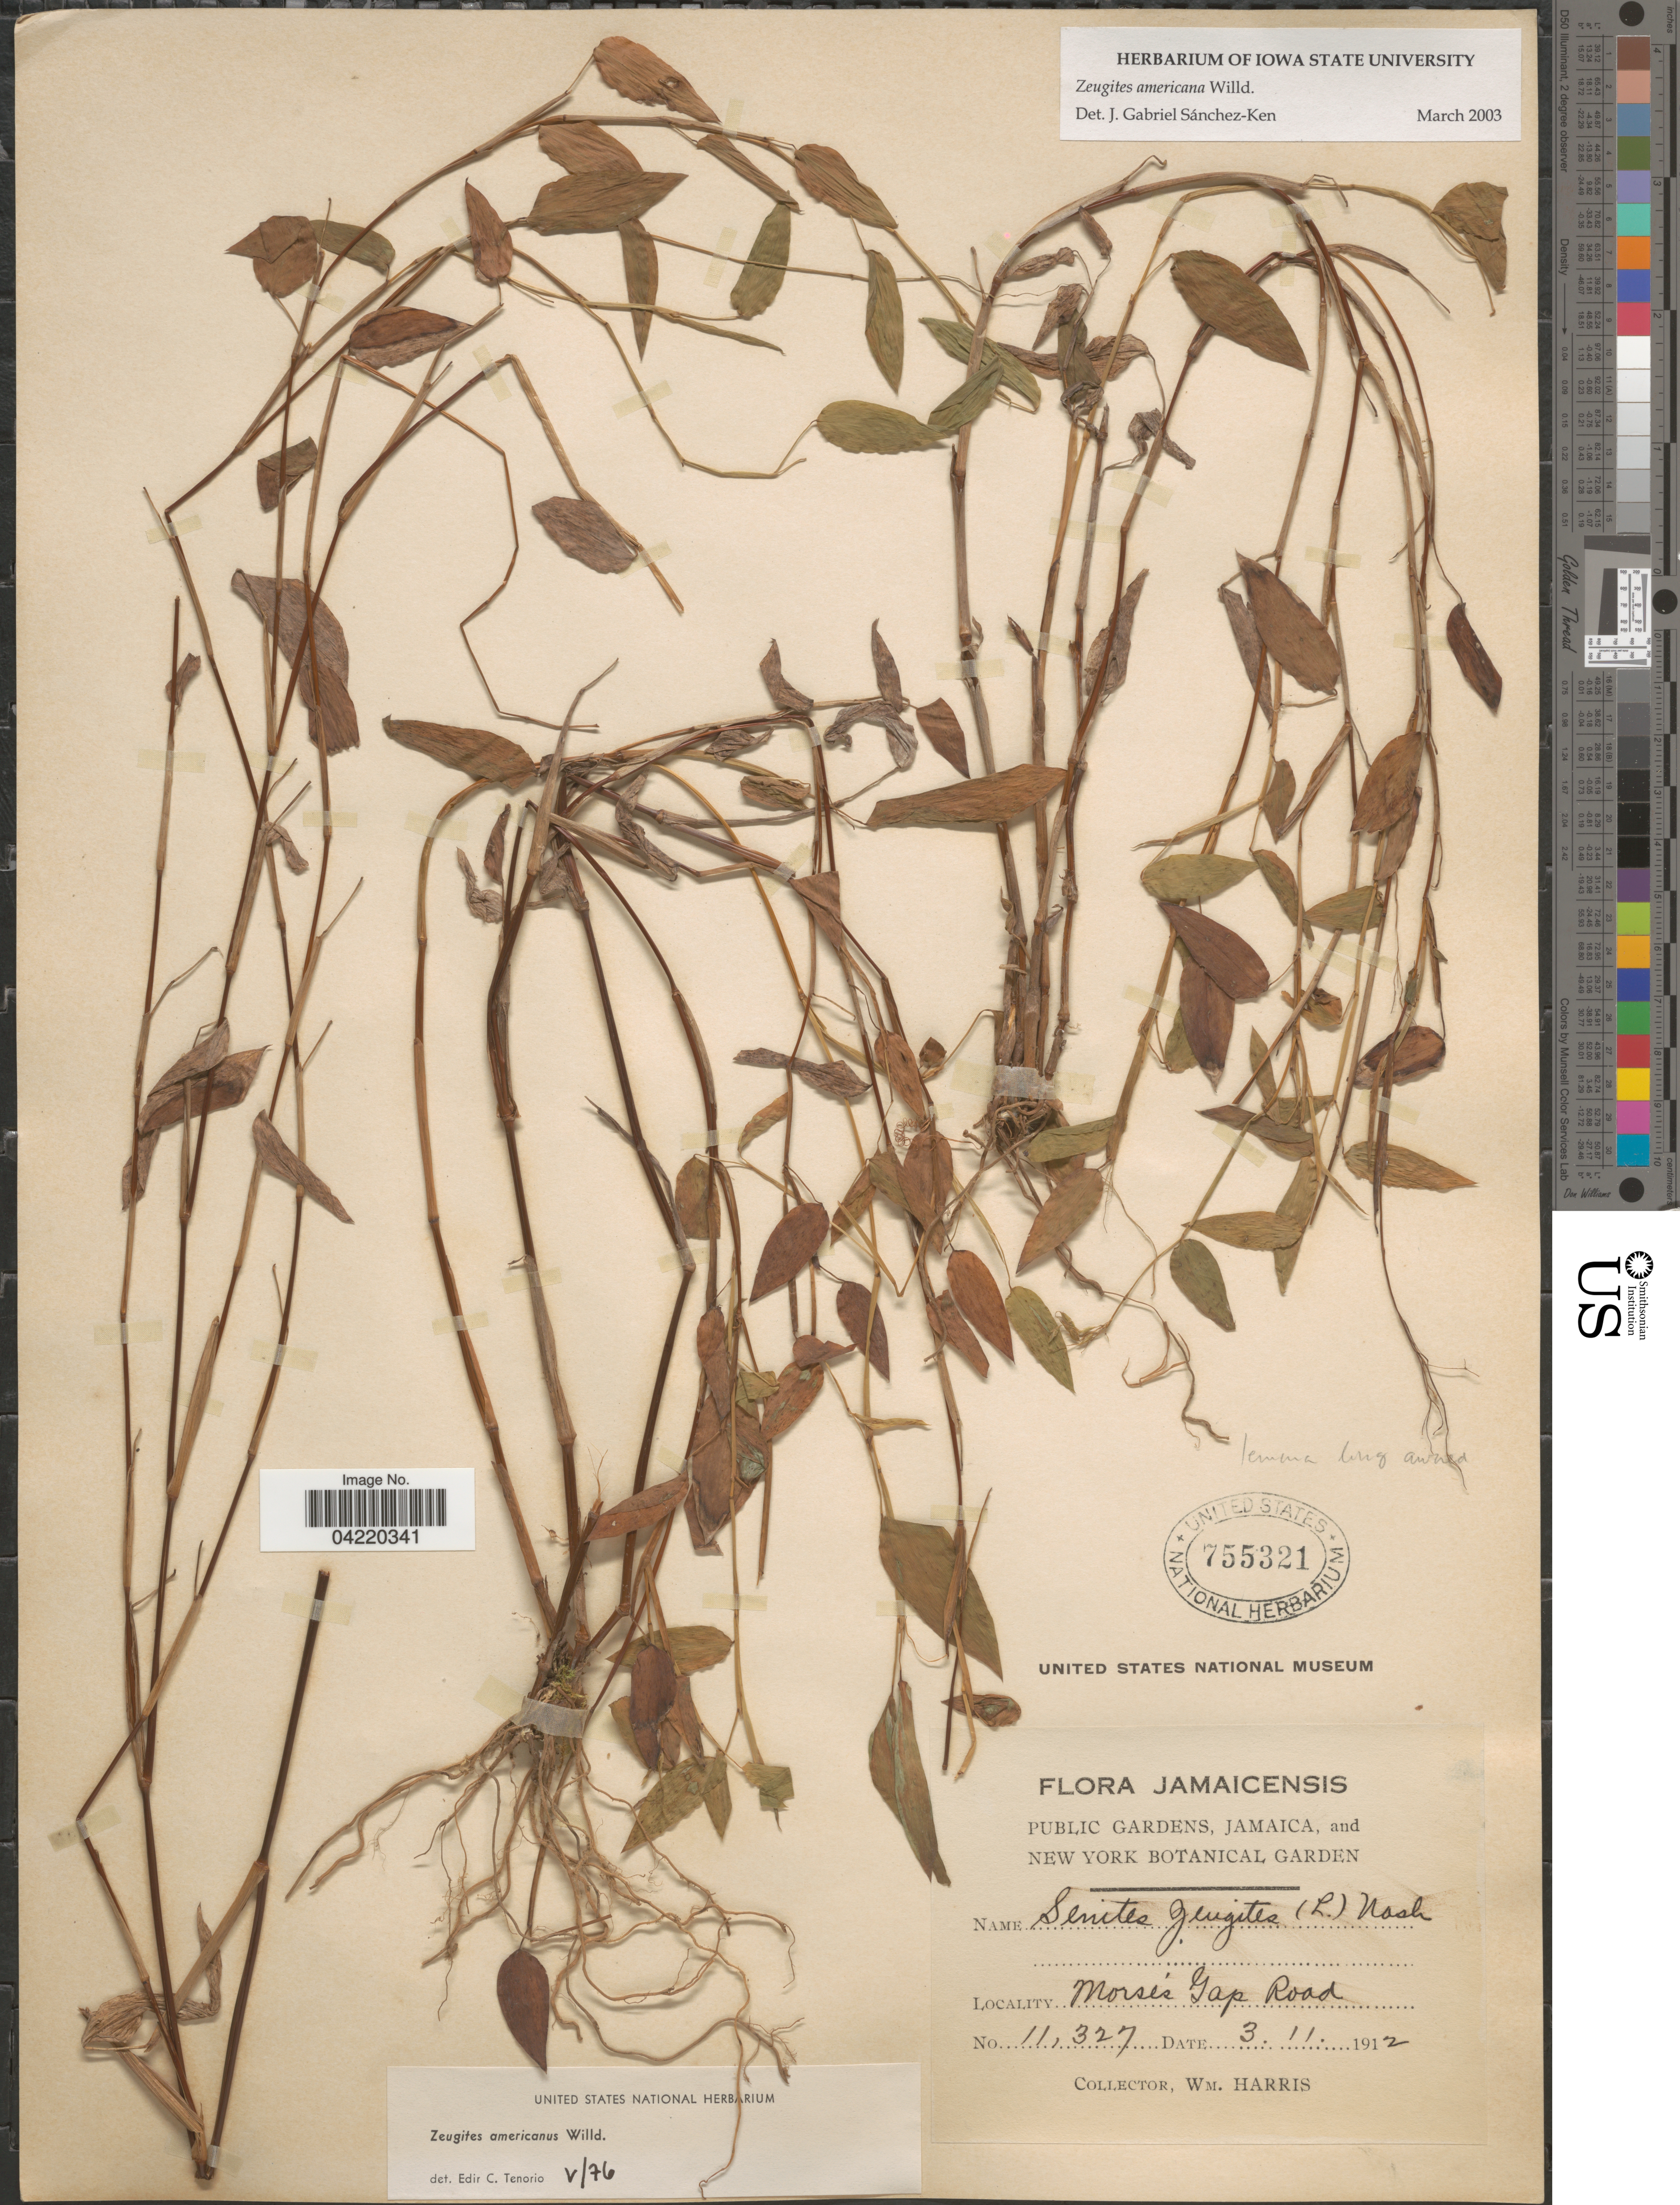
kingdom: Plantae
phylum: Tracheophyta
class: Liliopsida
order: Poales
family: Poaceae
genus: Zeugites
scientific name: Zeugites americanus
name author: Willd.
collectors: W. H. Harris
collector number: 11327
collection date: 1912-11-03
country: Jamaica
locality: Morse's Gap Road.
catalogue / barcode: US 755321